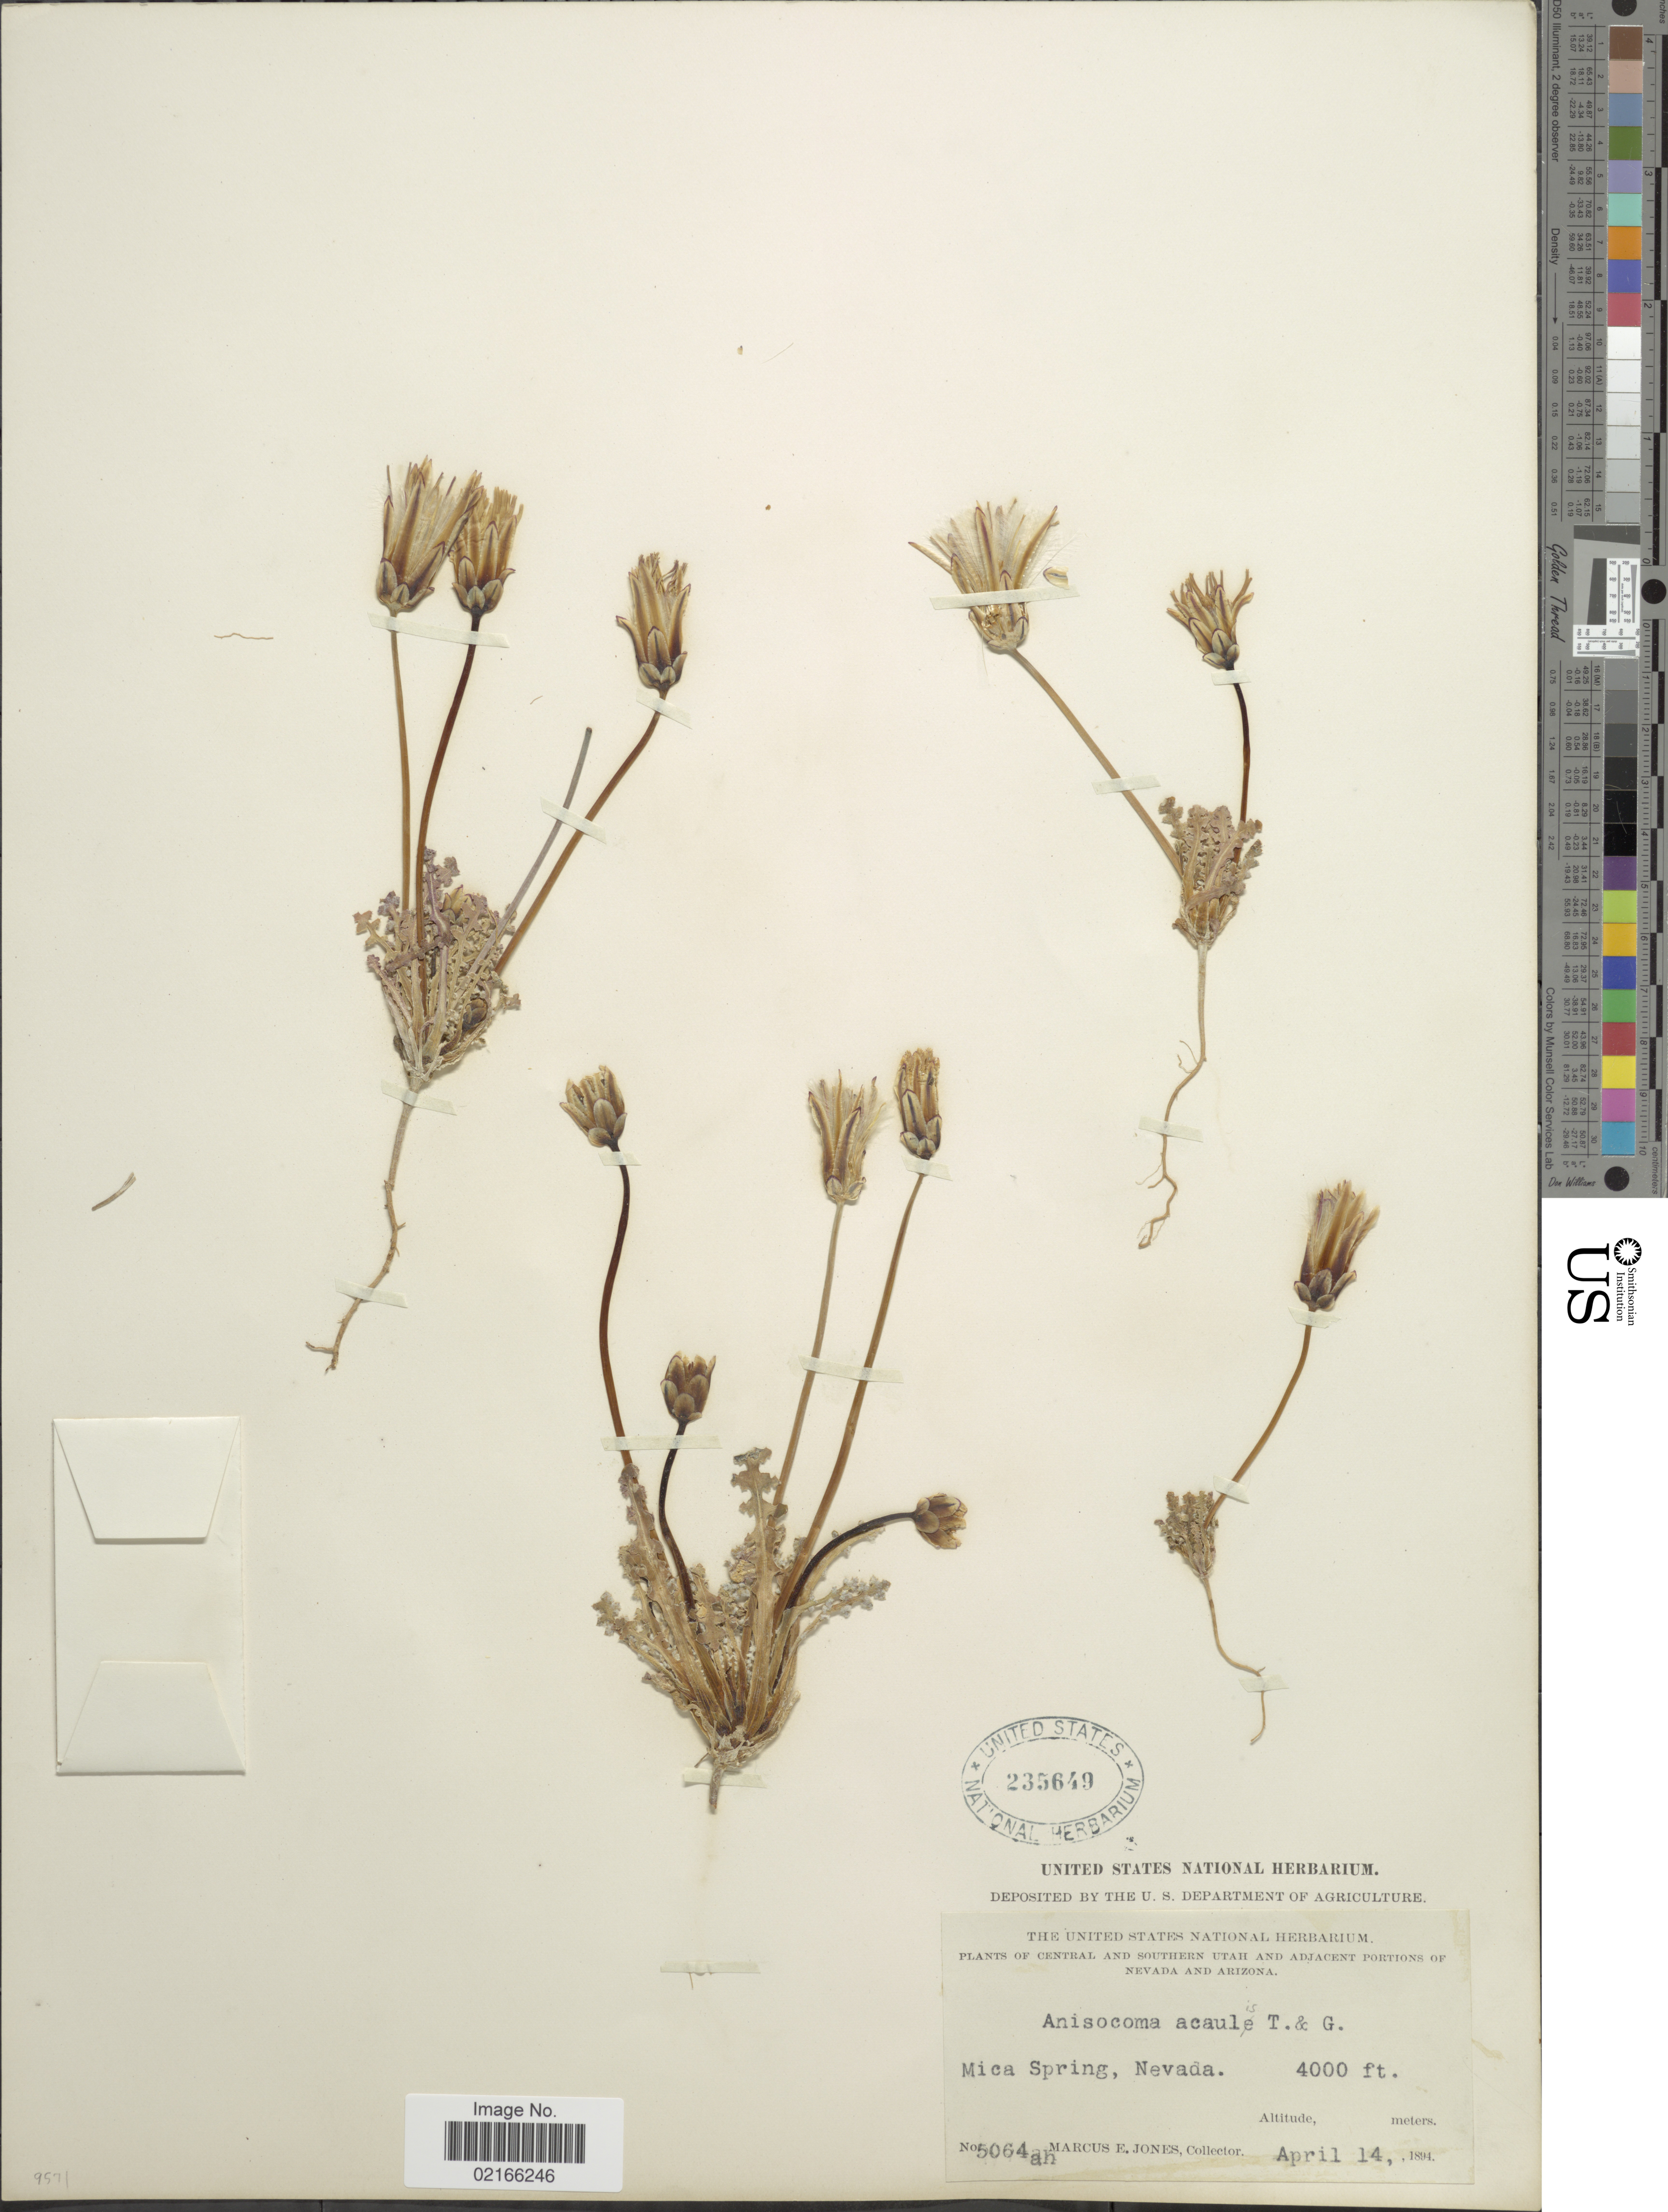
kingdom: Plantae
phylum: Tracheophyta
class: Magnoliopsida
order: Asterales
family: Asteraceae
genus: Anisocoma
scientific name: Anisocoma acaulis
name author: Torr. & A. Gray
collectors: M. E. Jones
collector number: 5064ah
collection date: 1894-04-14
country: United States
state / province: Nevada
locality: Adjacent portions of Nevada. Mica Spring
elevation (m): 1219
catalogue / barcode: US 235649